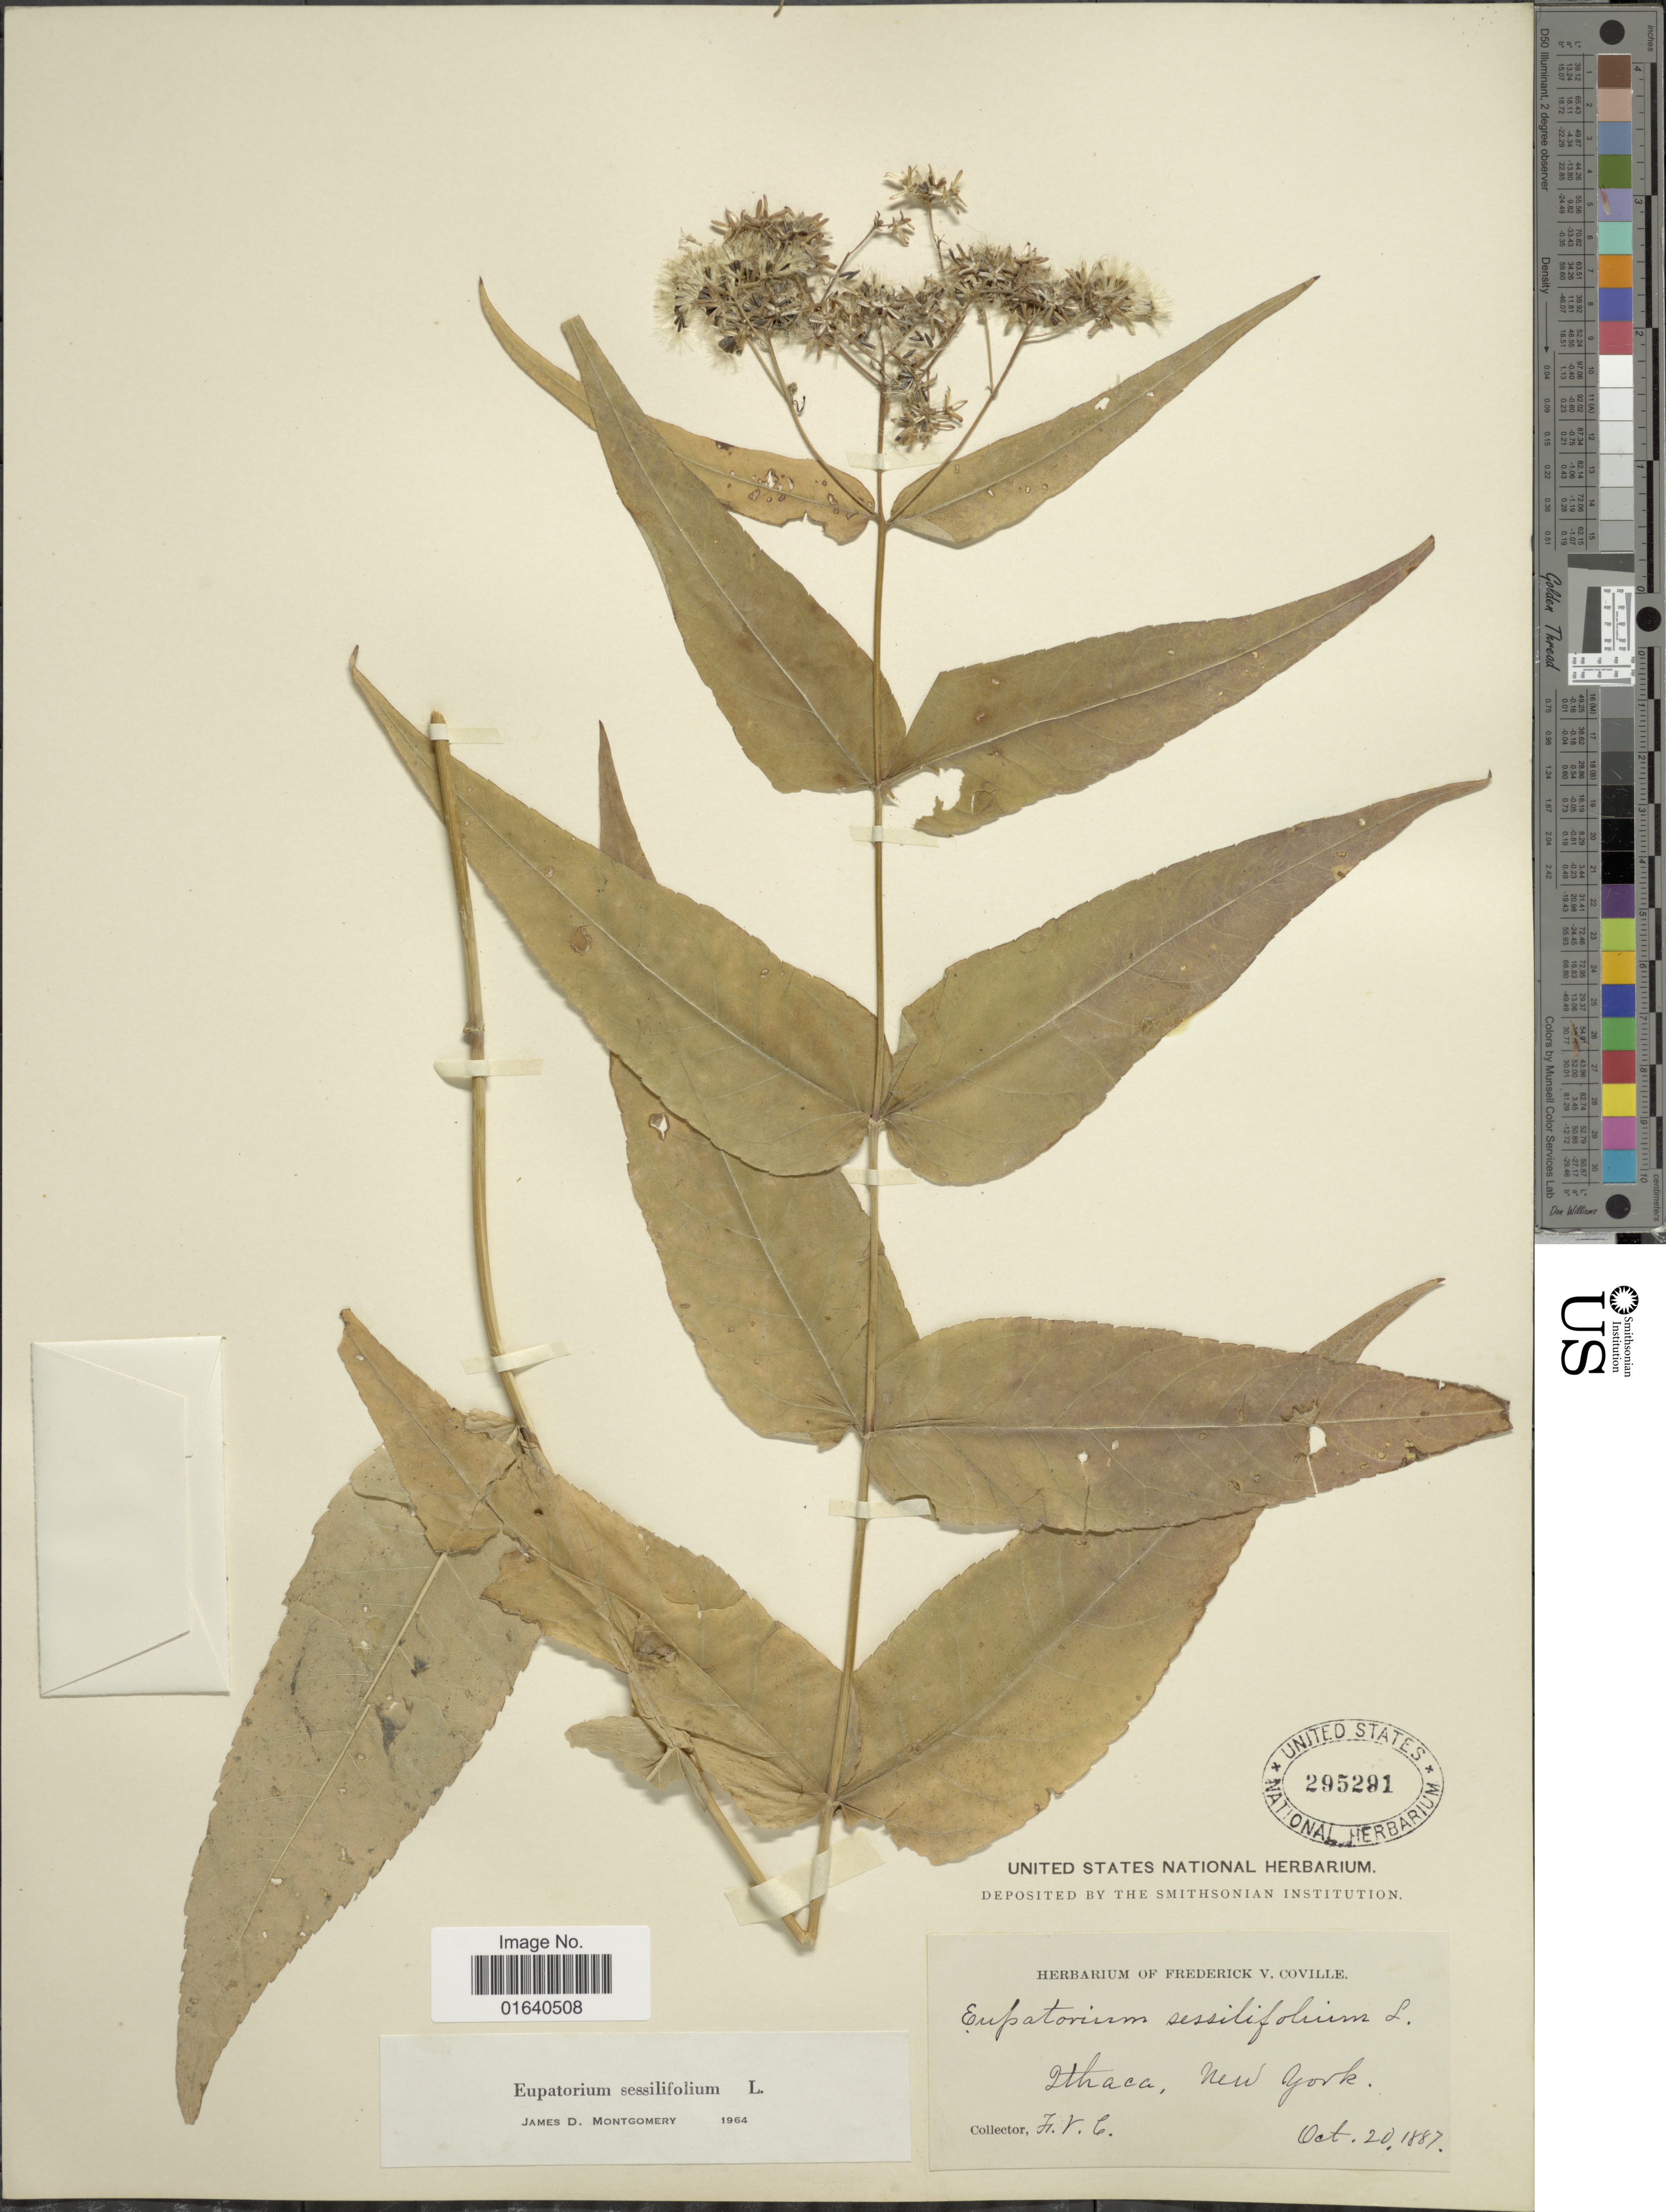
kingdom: Plantae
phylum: Tracheophyta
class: Magnoliopsida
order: Asterales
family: Asteraceae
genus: Eupatorium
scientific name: Eupatorium sessilifolium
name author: L.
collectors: F. V. Coville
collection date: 1887-10-20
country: United States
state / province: New York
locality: Ithaca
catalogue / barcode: US 295291